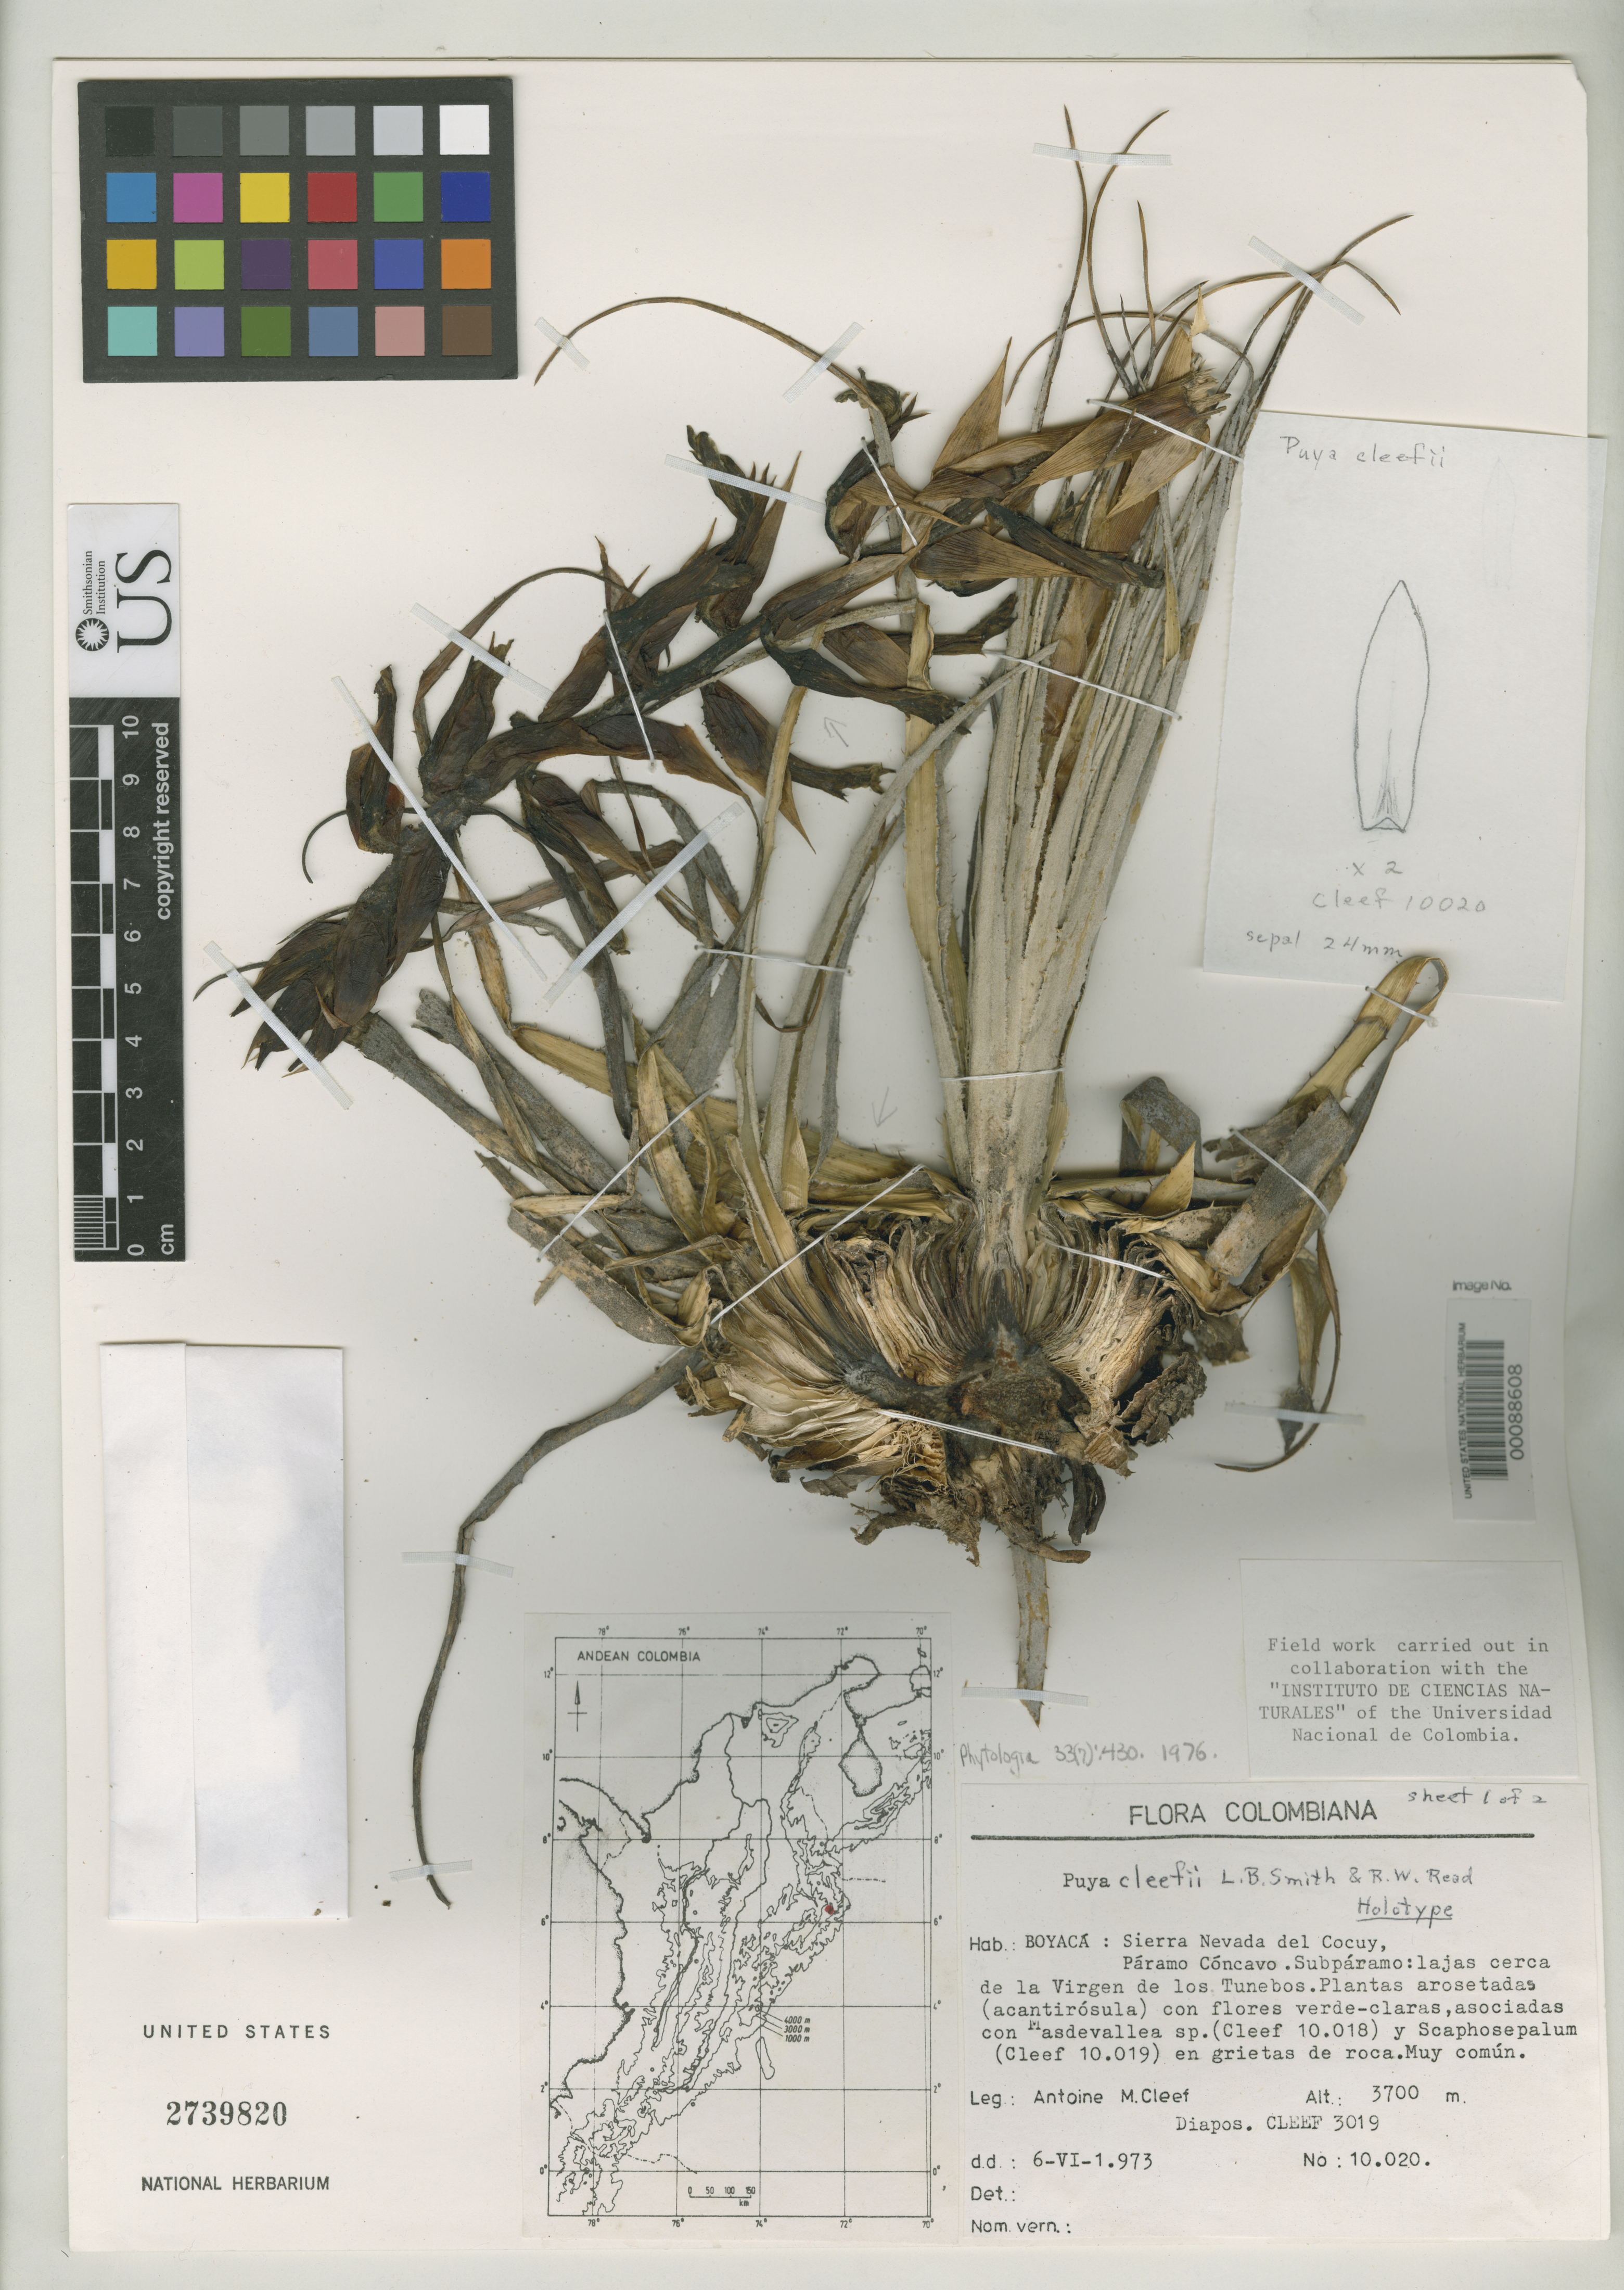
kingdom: Plantae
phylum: Tracheophyta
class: Liliopsida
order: Poales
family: Bromeliaceae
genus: Puya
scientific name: Puya cleefii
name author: L.B. Sm. & Read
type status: Holotype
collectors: A. M. Cleef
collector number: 10020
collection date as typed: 06 Jun 1973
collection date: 1973-06-06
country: Colombia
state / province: Boyacá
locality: Sierra Nevada del Cocuy, Virgen de Los TUnebos.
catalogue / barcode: US 2739820